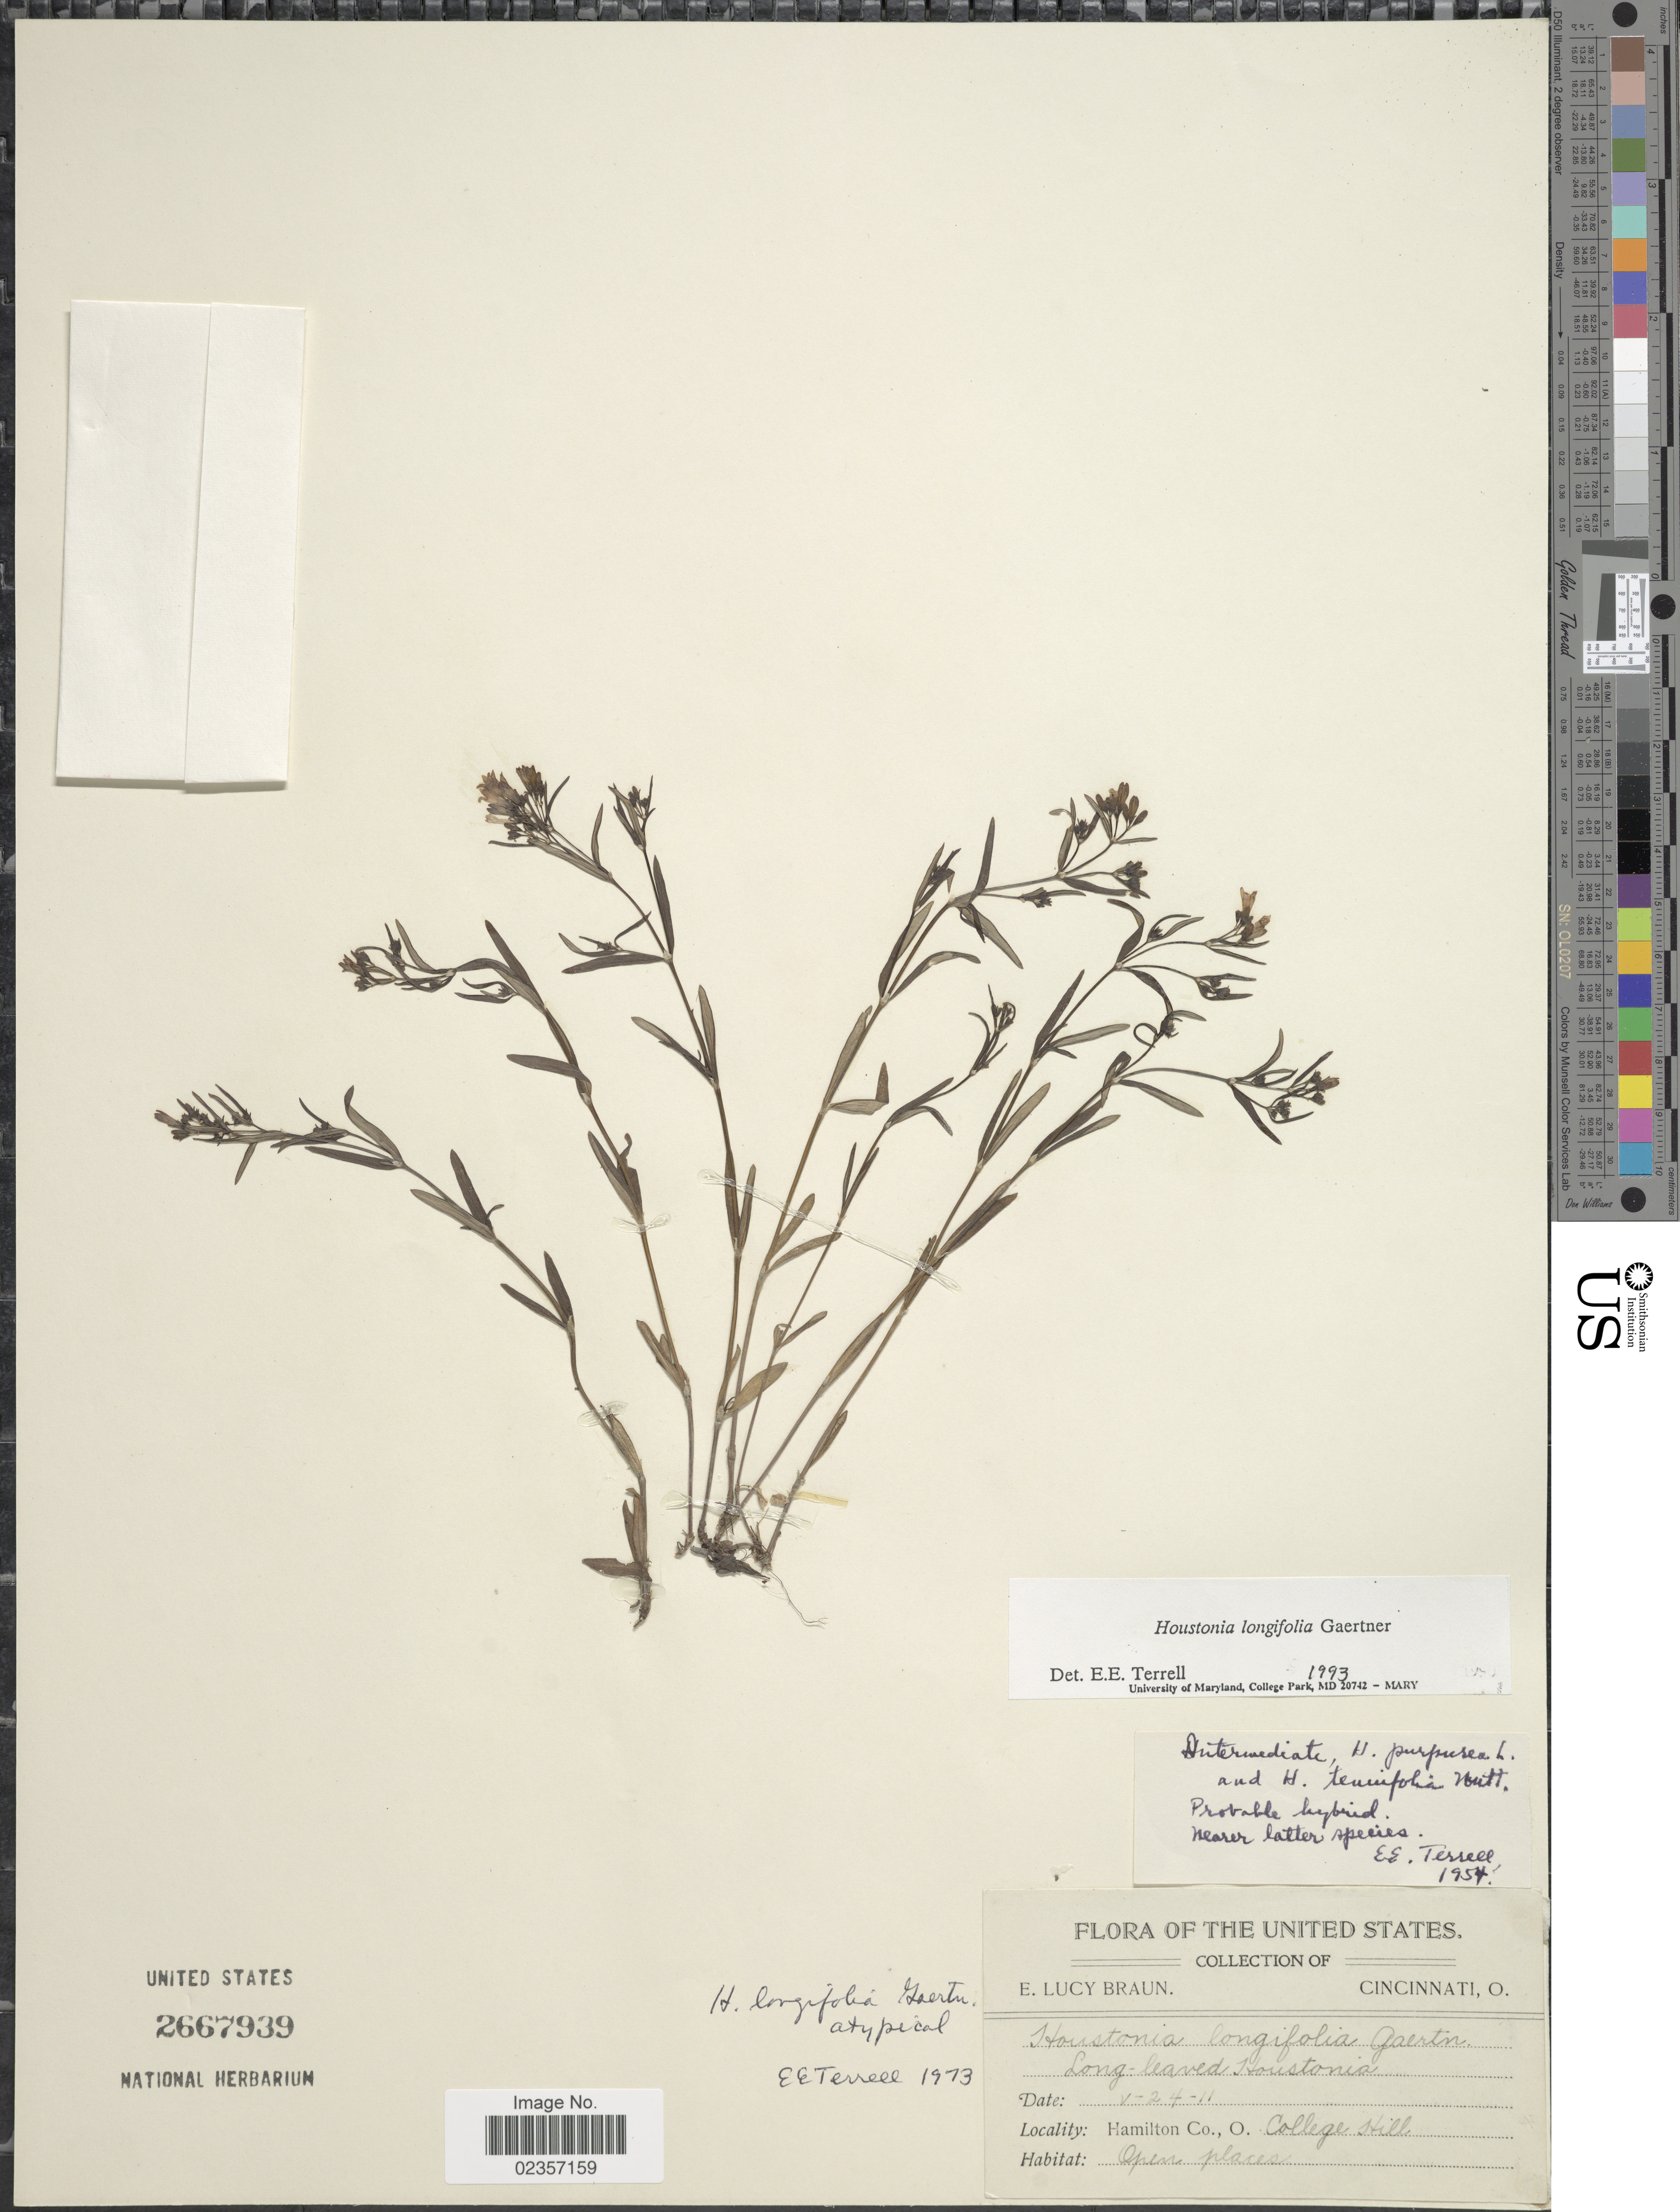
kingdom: Plantae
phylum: Tracheophyta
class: Magnoliopsida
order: Gentianales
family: Rubiaceae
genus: Houstonia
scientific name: Houstonia longifolia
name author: Gaertn.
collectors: E. L. Braun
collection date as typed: Transcribed d/m/y: 24/5/11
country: United States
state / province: Ohio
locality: Hamilton Co., College Hill, Open places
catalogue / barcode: US 2667939